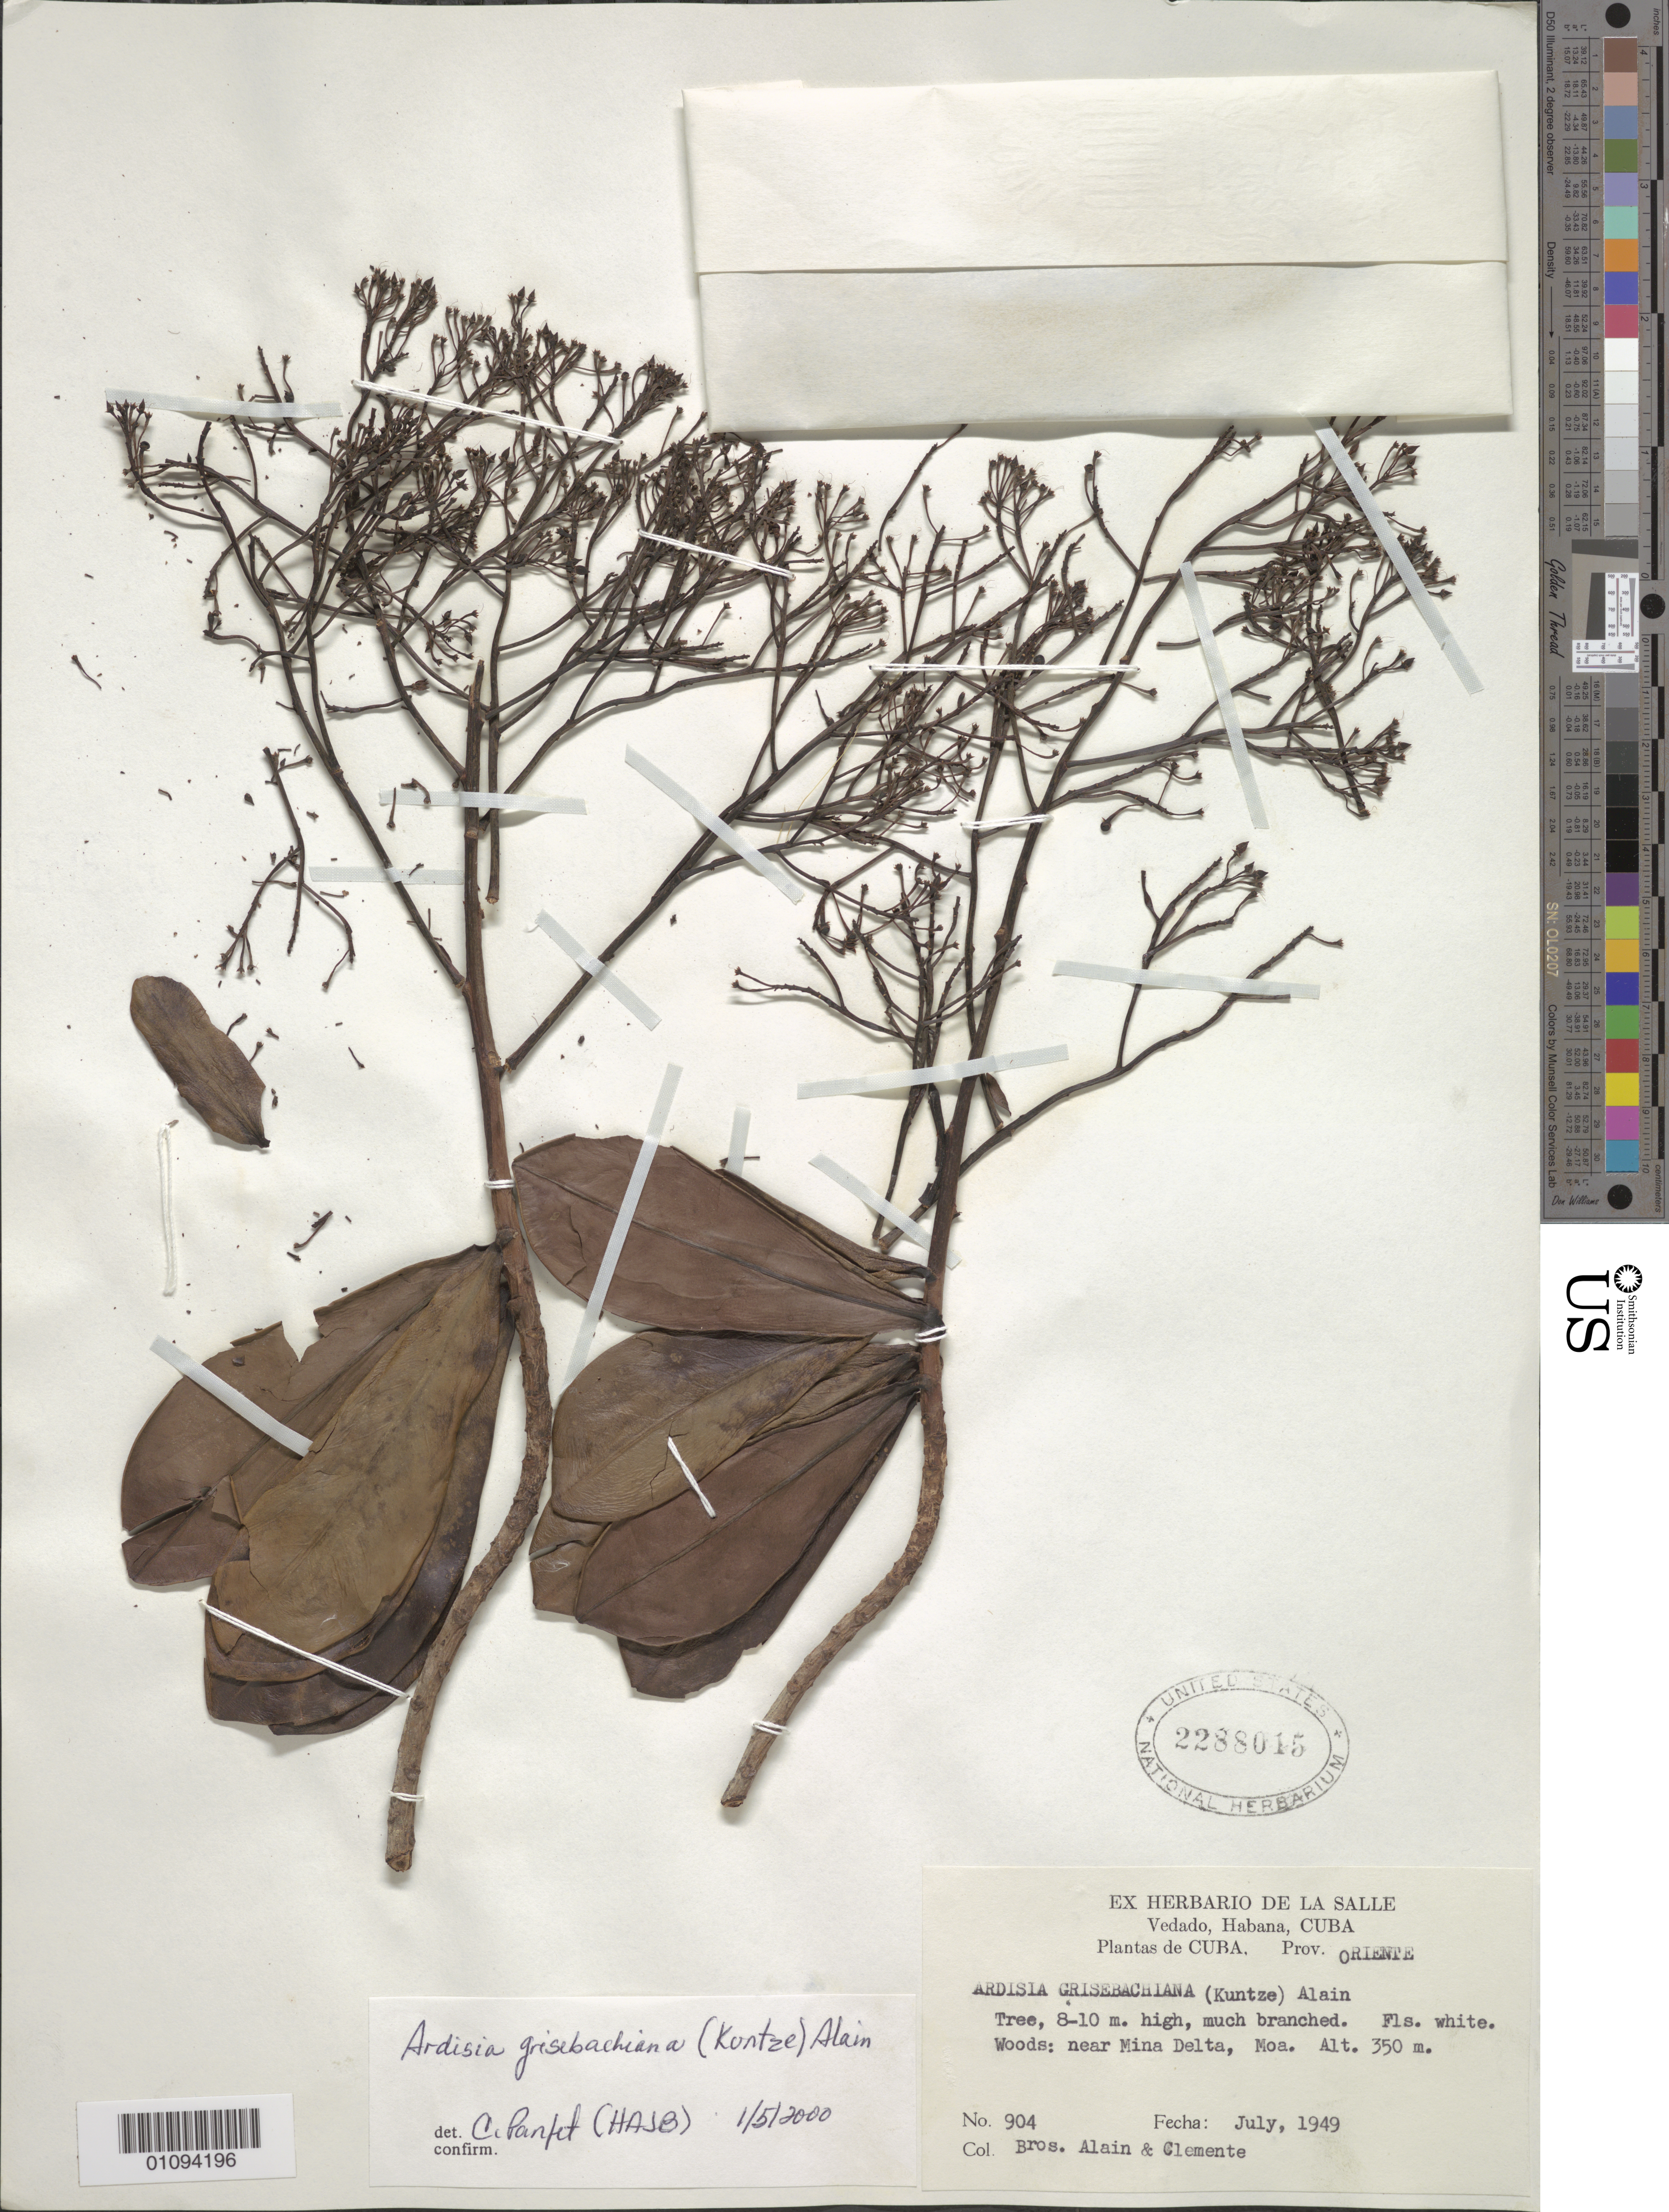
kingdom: Plantae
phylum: Tracheophyta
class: Magnoliopsida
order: Ericales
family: Primulaceae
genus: Ardisia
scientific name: Ardisia grisebachiana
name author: (Kuntze) Alain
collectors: A. H. Liogier & Bro. Clemente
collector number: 904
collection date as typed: Jul 1949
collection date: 1949-07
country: Cuba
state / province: Holguín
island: Cuba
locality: Mina Delta, Moa [Oriente]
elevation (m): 350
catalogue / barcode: US 2288015